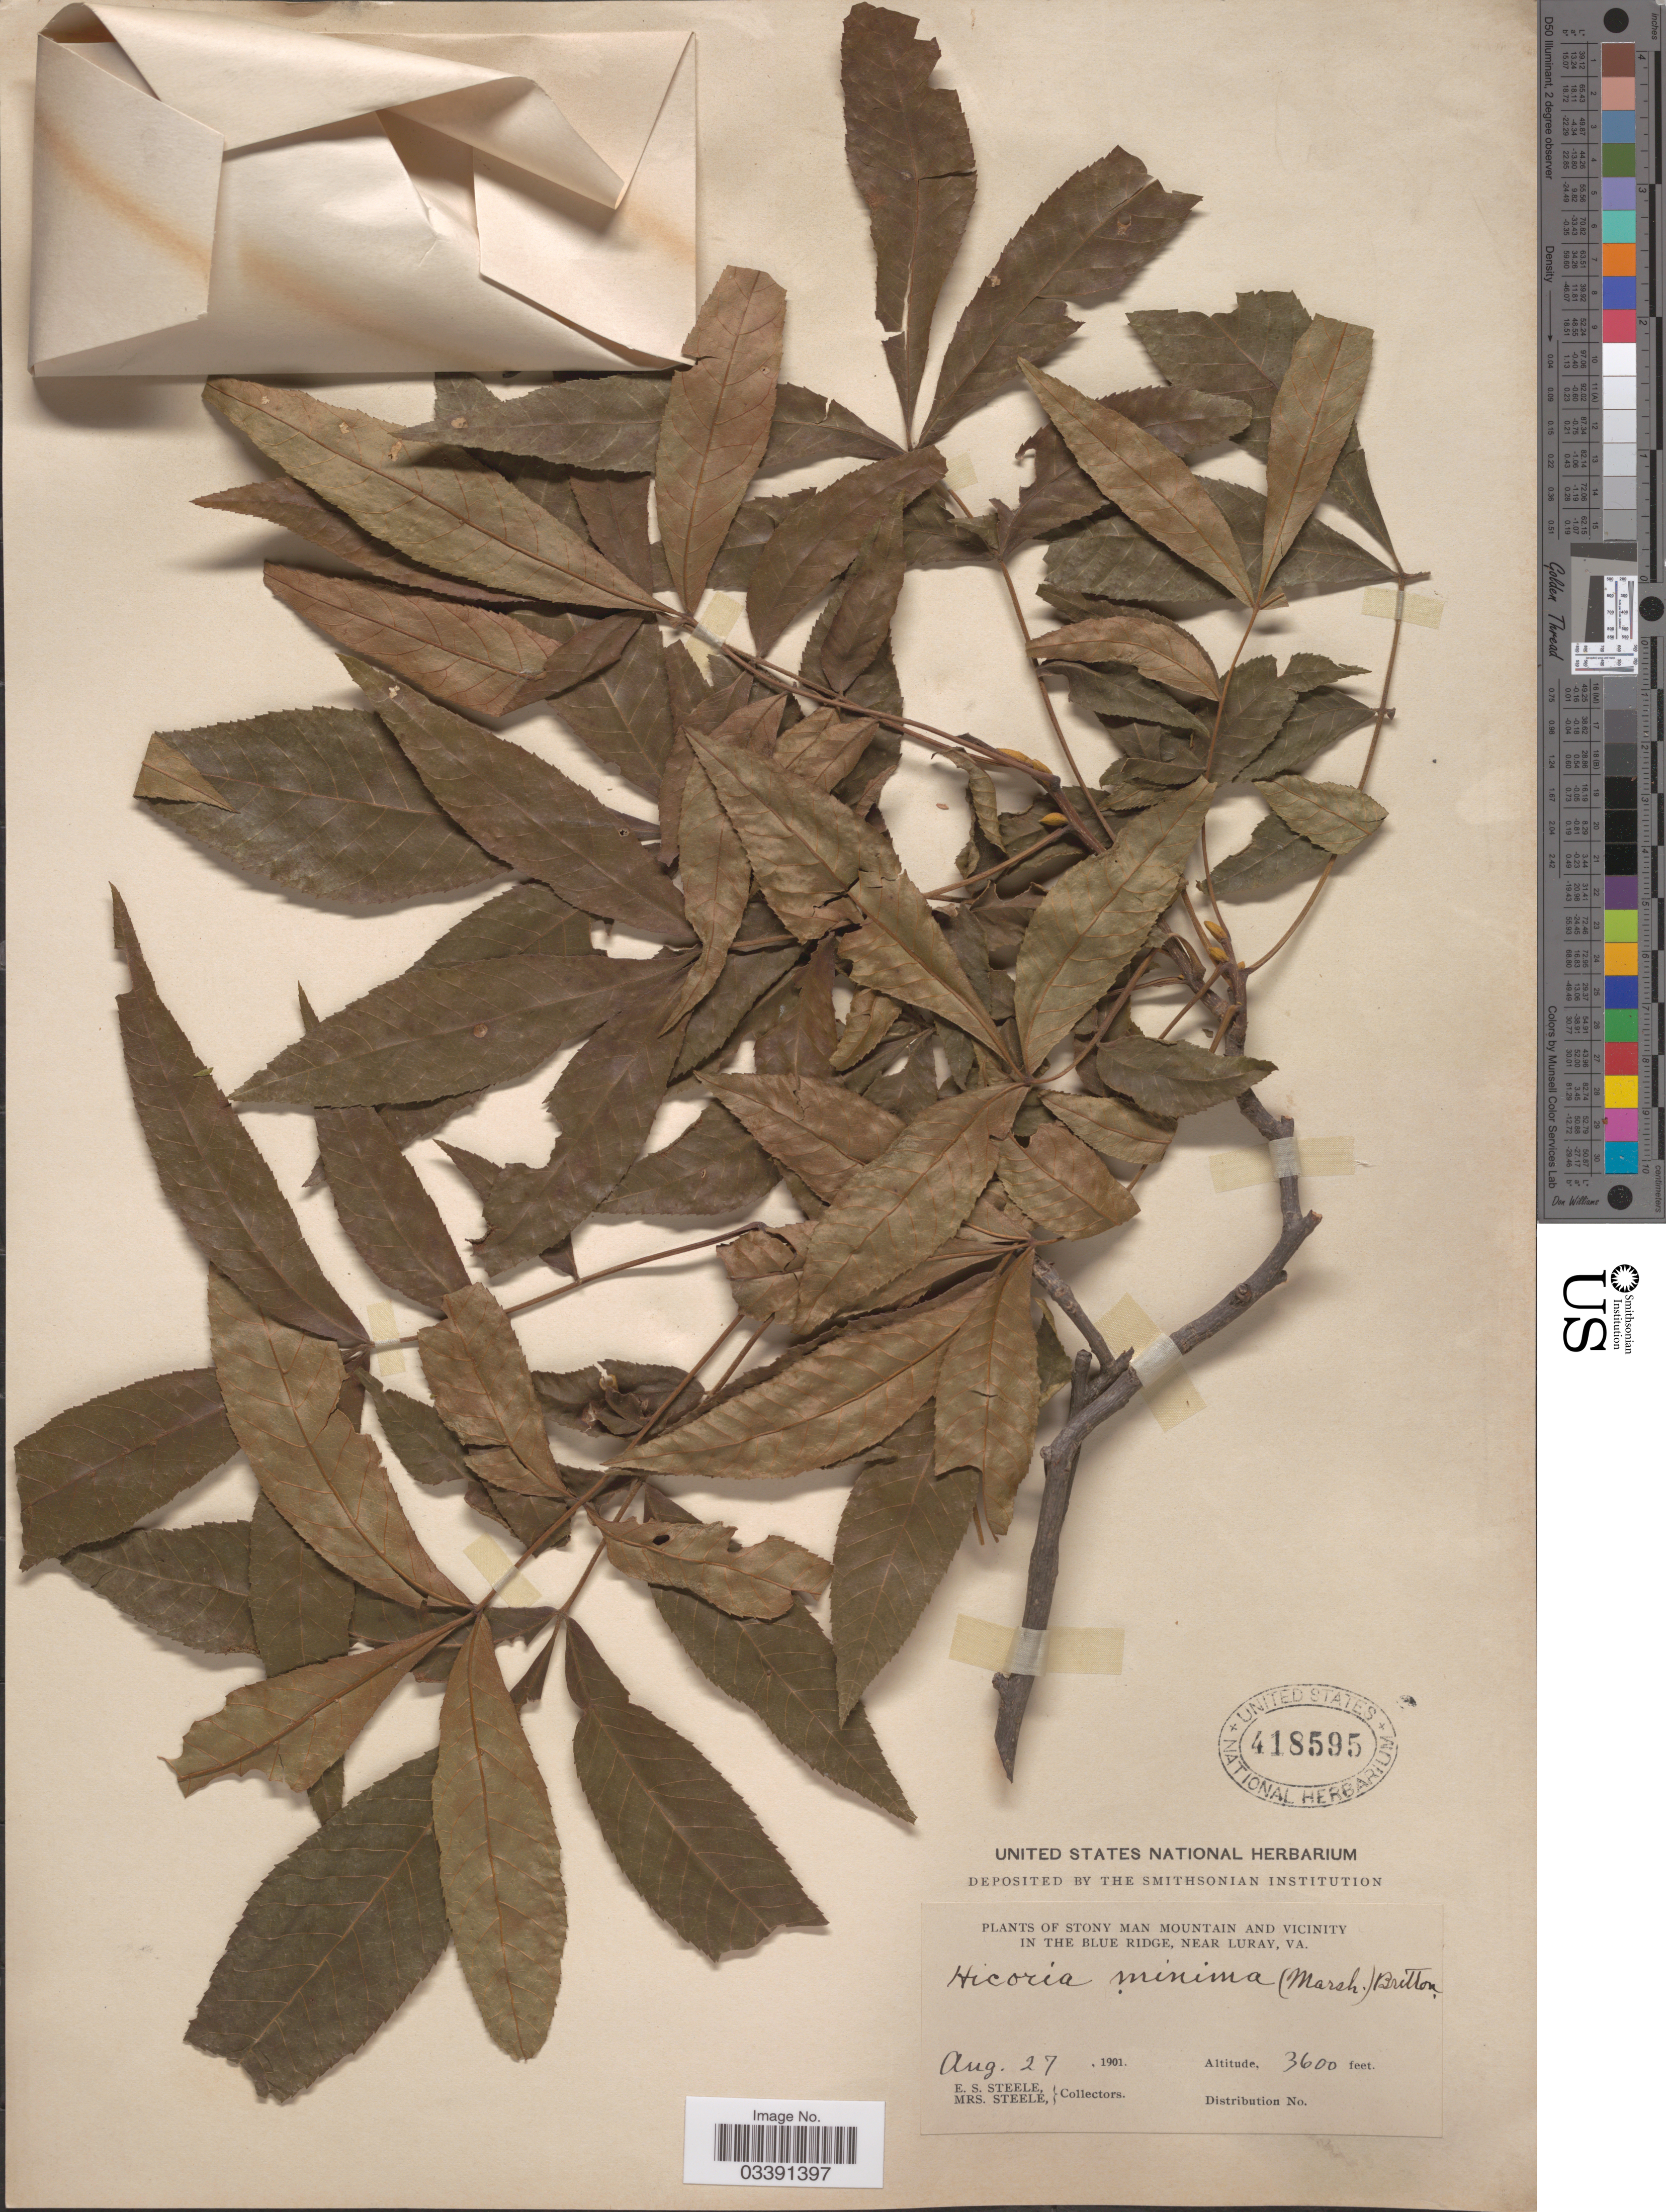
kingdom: Plantae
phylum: Tracheophyta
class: Magnoliopsida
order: Fagales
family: Juglandaceae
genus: Carya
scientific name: Carya cordiformis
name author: (Wangenh.) K. Koch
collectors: E. Steele & Mrs. E. S. Steele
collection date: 1901-08-27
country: United States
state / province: Virginia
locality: Stony Man Mountain and vicinity in the Blue Ridge, near Luray.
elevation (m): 1097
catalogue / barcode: US 418595